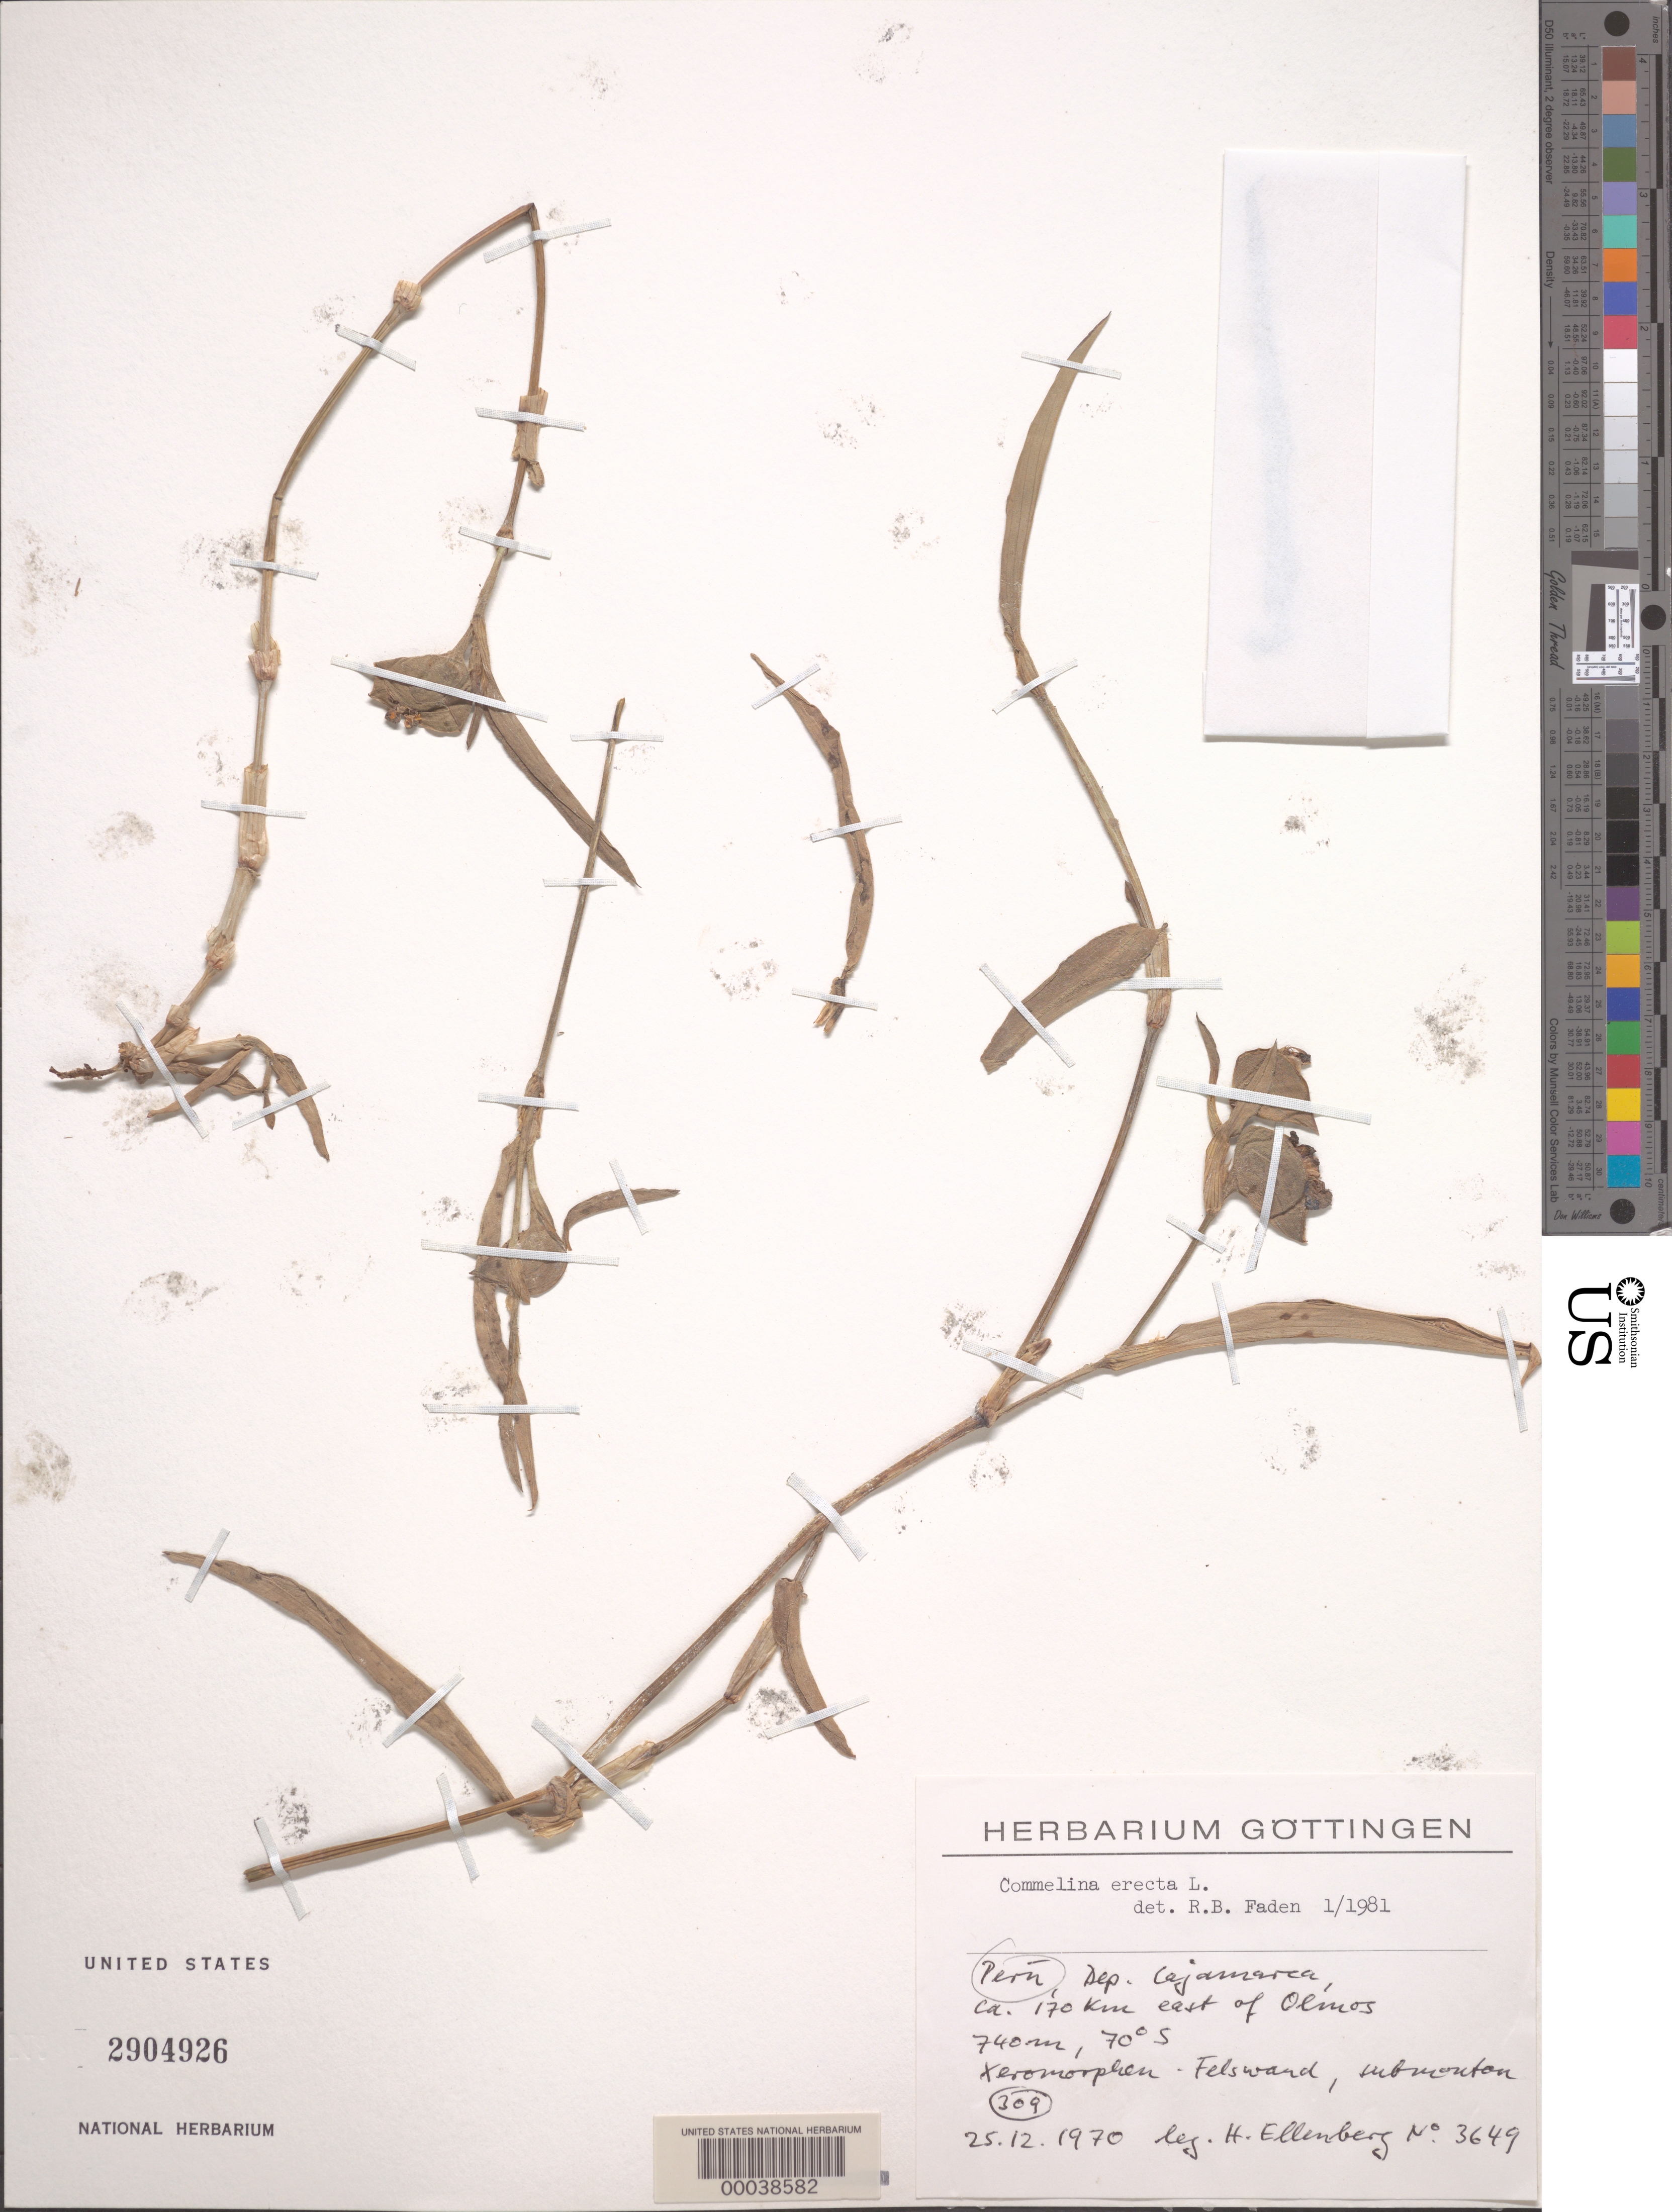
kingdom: Plantae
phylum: Tracheophyta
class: Liliopsida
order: Commelinales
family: Commelinaceae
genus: Commelina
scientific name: Commelina erecta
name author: L.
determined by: Faden, Robert B., (US), Smithsonian Institution - National Museum of Natural History (UNITED STATES)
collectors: H. Ellenberg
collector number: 3649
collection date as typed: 25 Dec 1970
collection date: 1970-12-25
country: Peru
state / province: Cajamarca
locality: E of Olmos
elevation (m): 740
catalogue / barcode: US 2904926